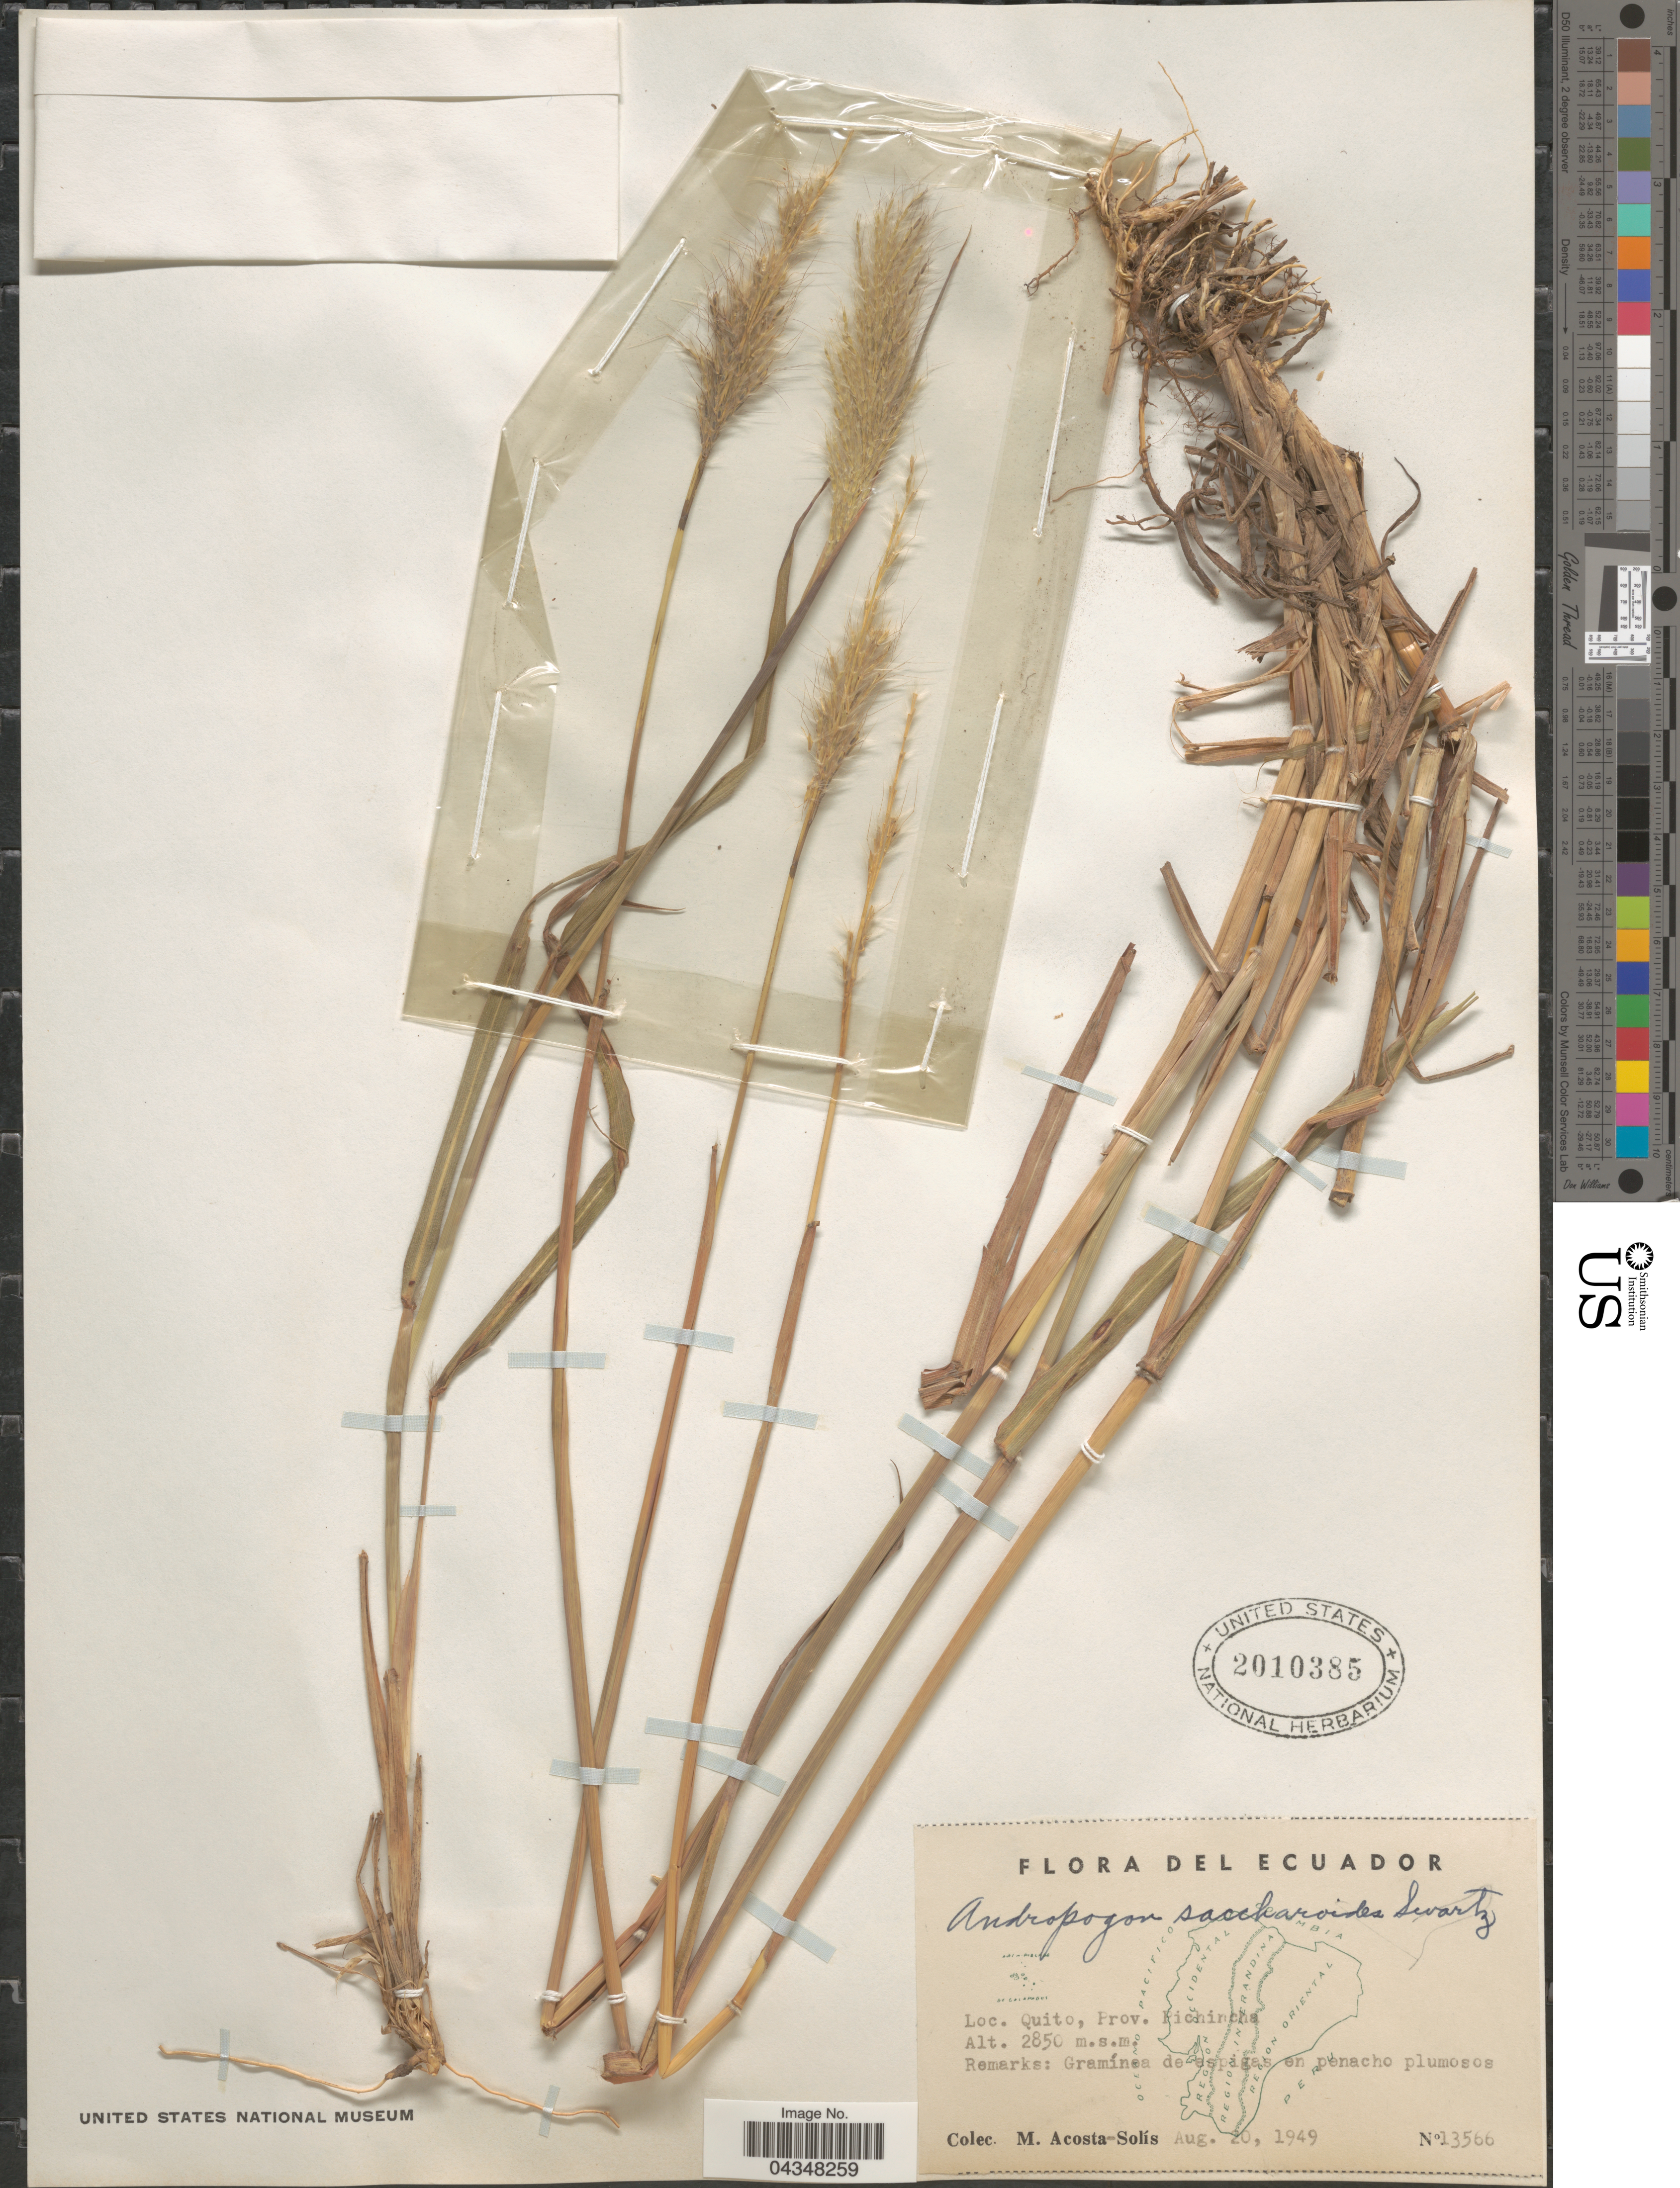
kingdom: Plantae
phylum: Tracheophyta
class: Liliopsida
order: Poales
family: Poaceae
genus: Bothriochloa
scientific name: Bothriochloa laguroides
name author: (DC.) Herter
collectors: M. Acosta Solis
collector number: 13586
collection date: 1949-08-20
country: Ecuador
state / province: Pichincha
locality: Quito.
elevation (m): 2850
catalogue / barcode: US 2010385